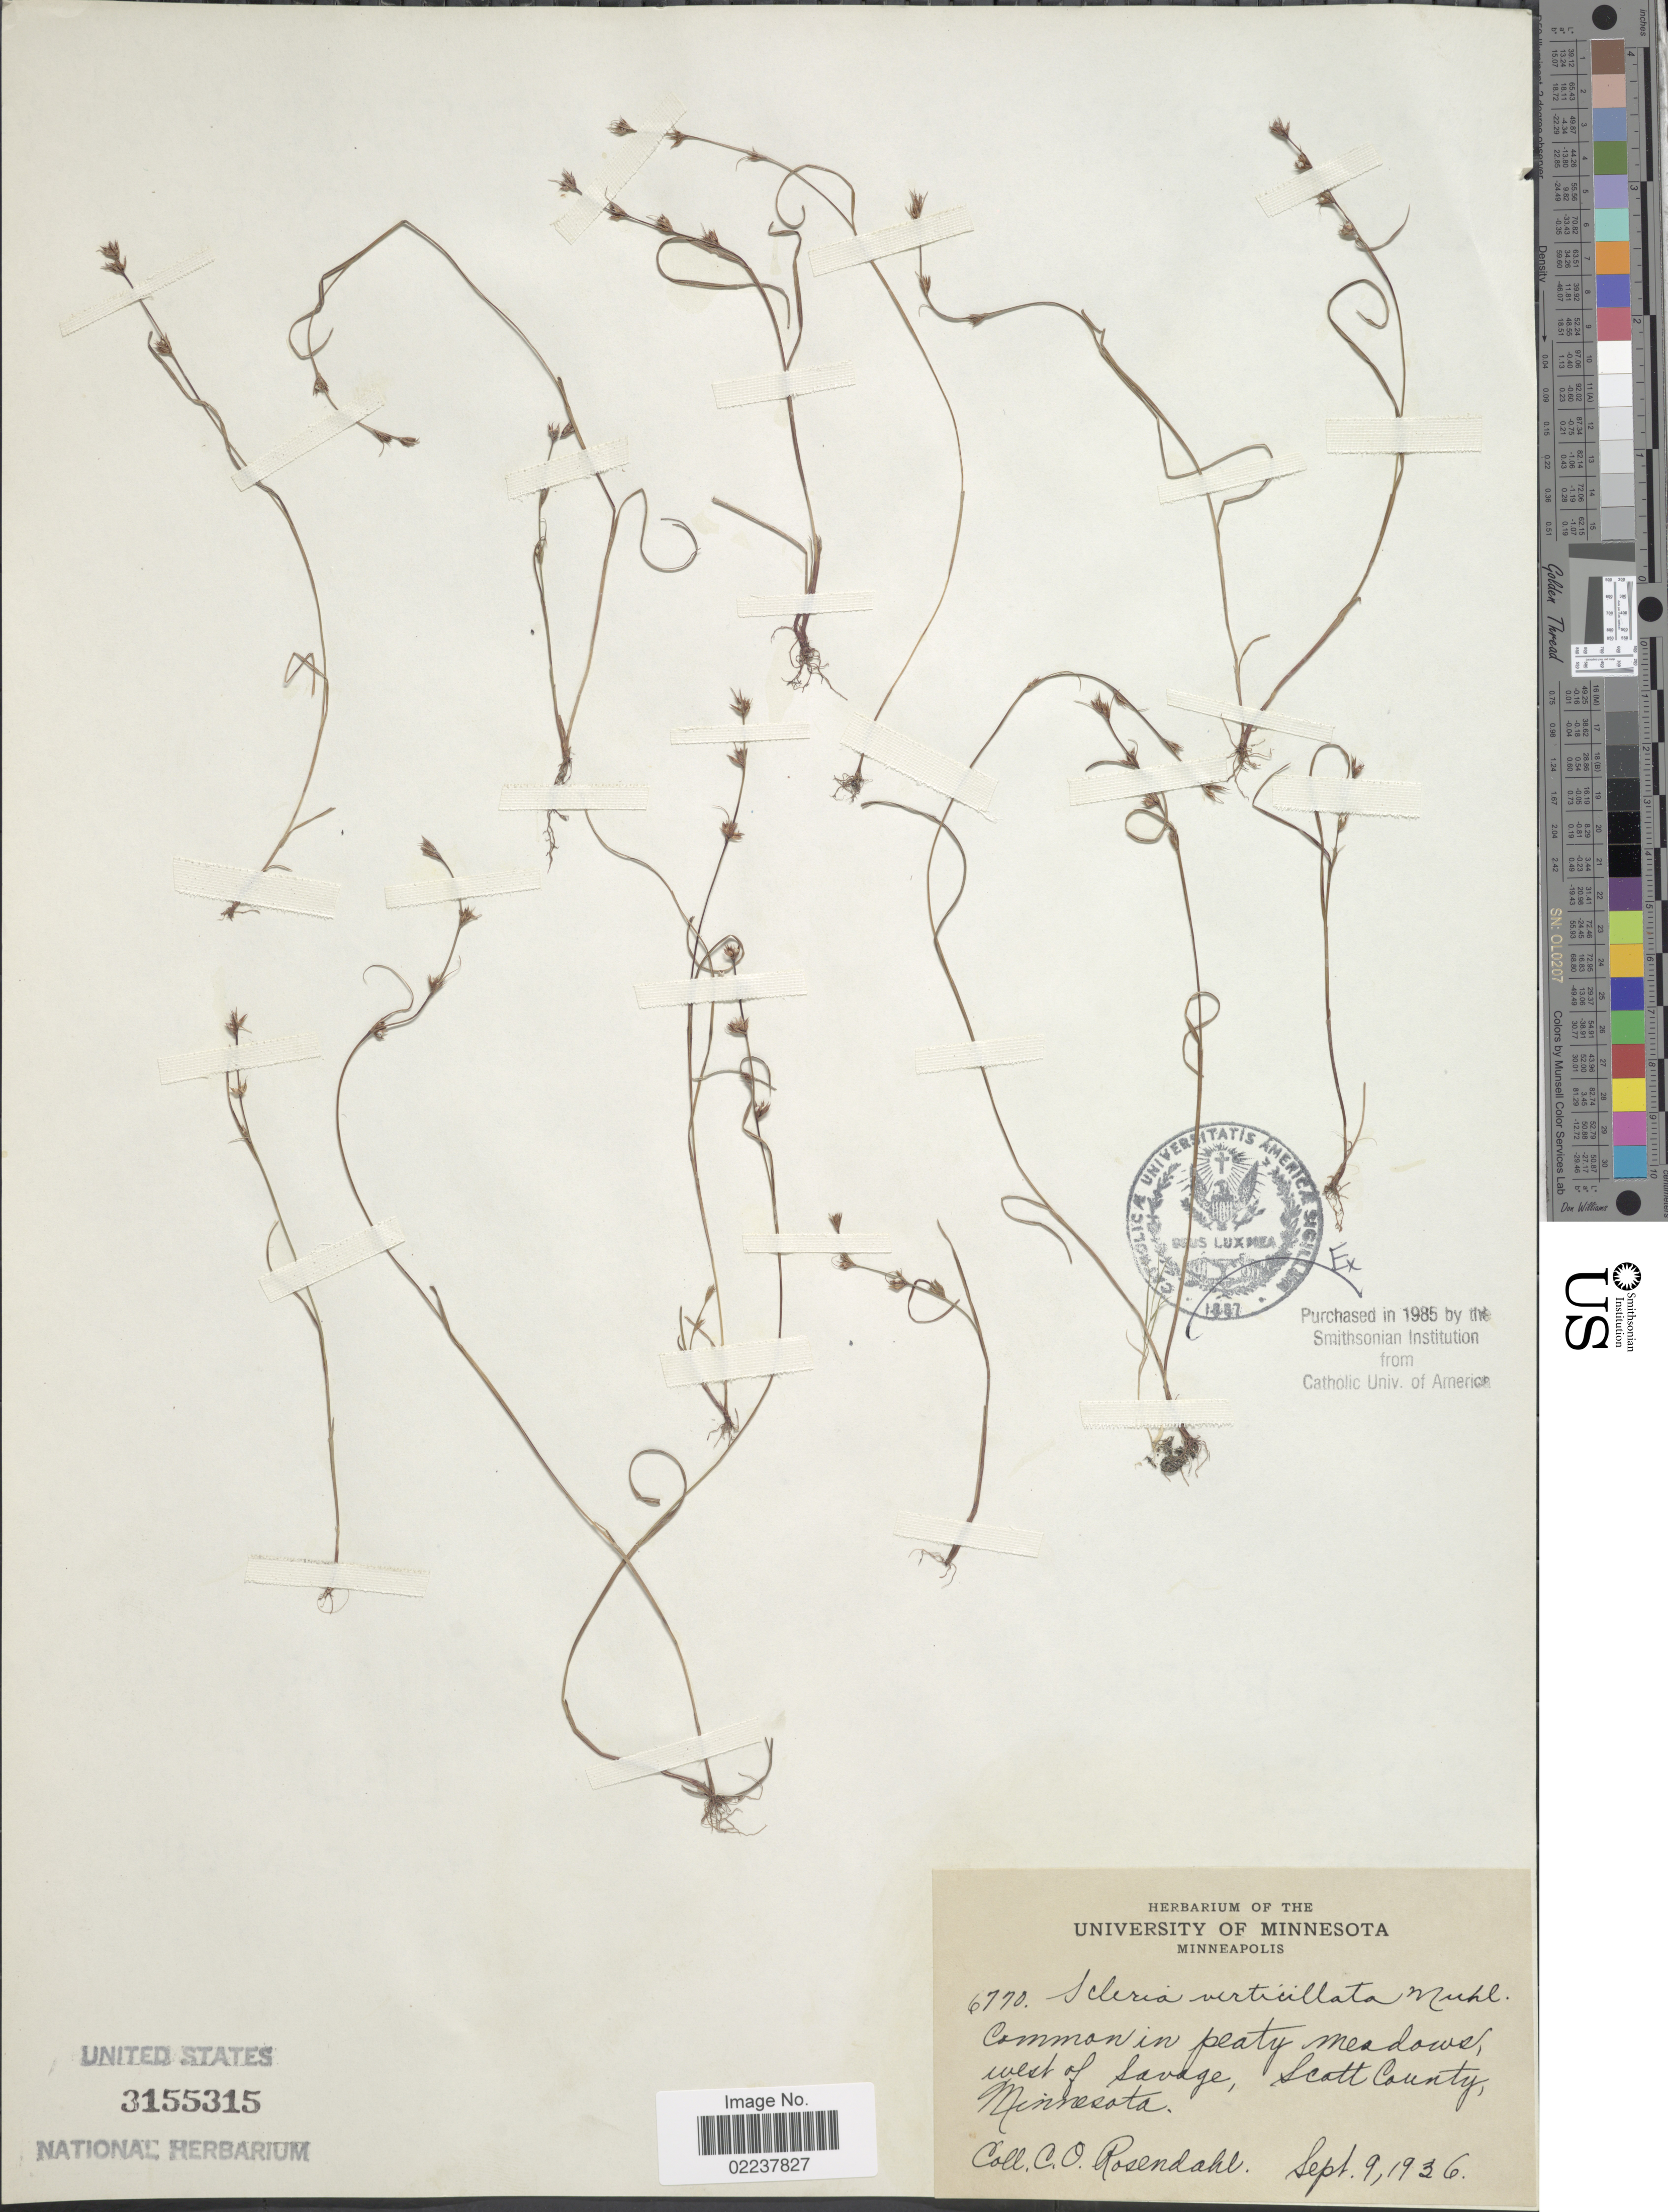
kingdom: Plantae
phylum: Tracheophyta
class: Liliopsida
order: Poales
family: Cyperaceae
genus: Scleria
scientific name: Scleria verticillata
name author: Muhl. ex Willd.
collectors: C. O. Rosendahl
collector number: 6770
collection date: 1936-09-09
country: United States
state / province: Minnesota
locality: West of Savage, Scott County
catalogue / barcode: US 3155315